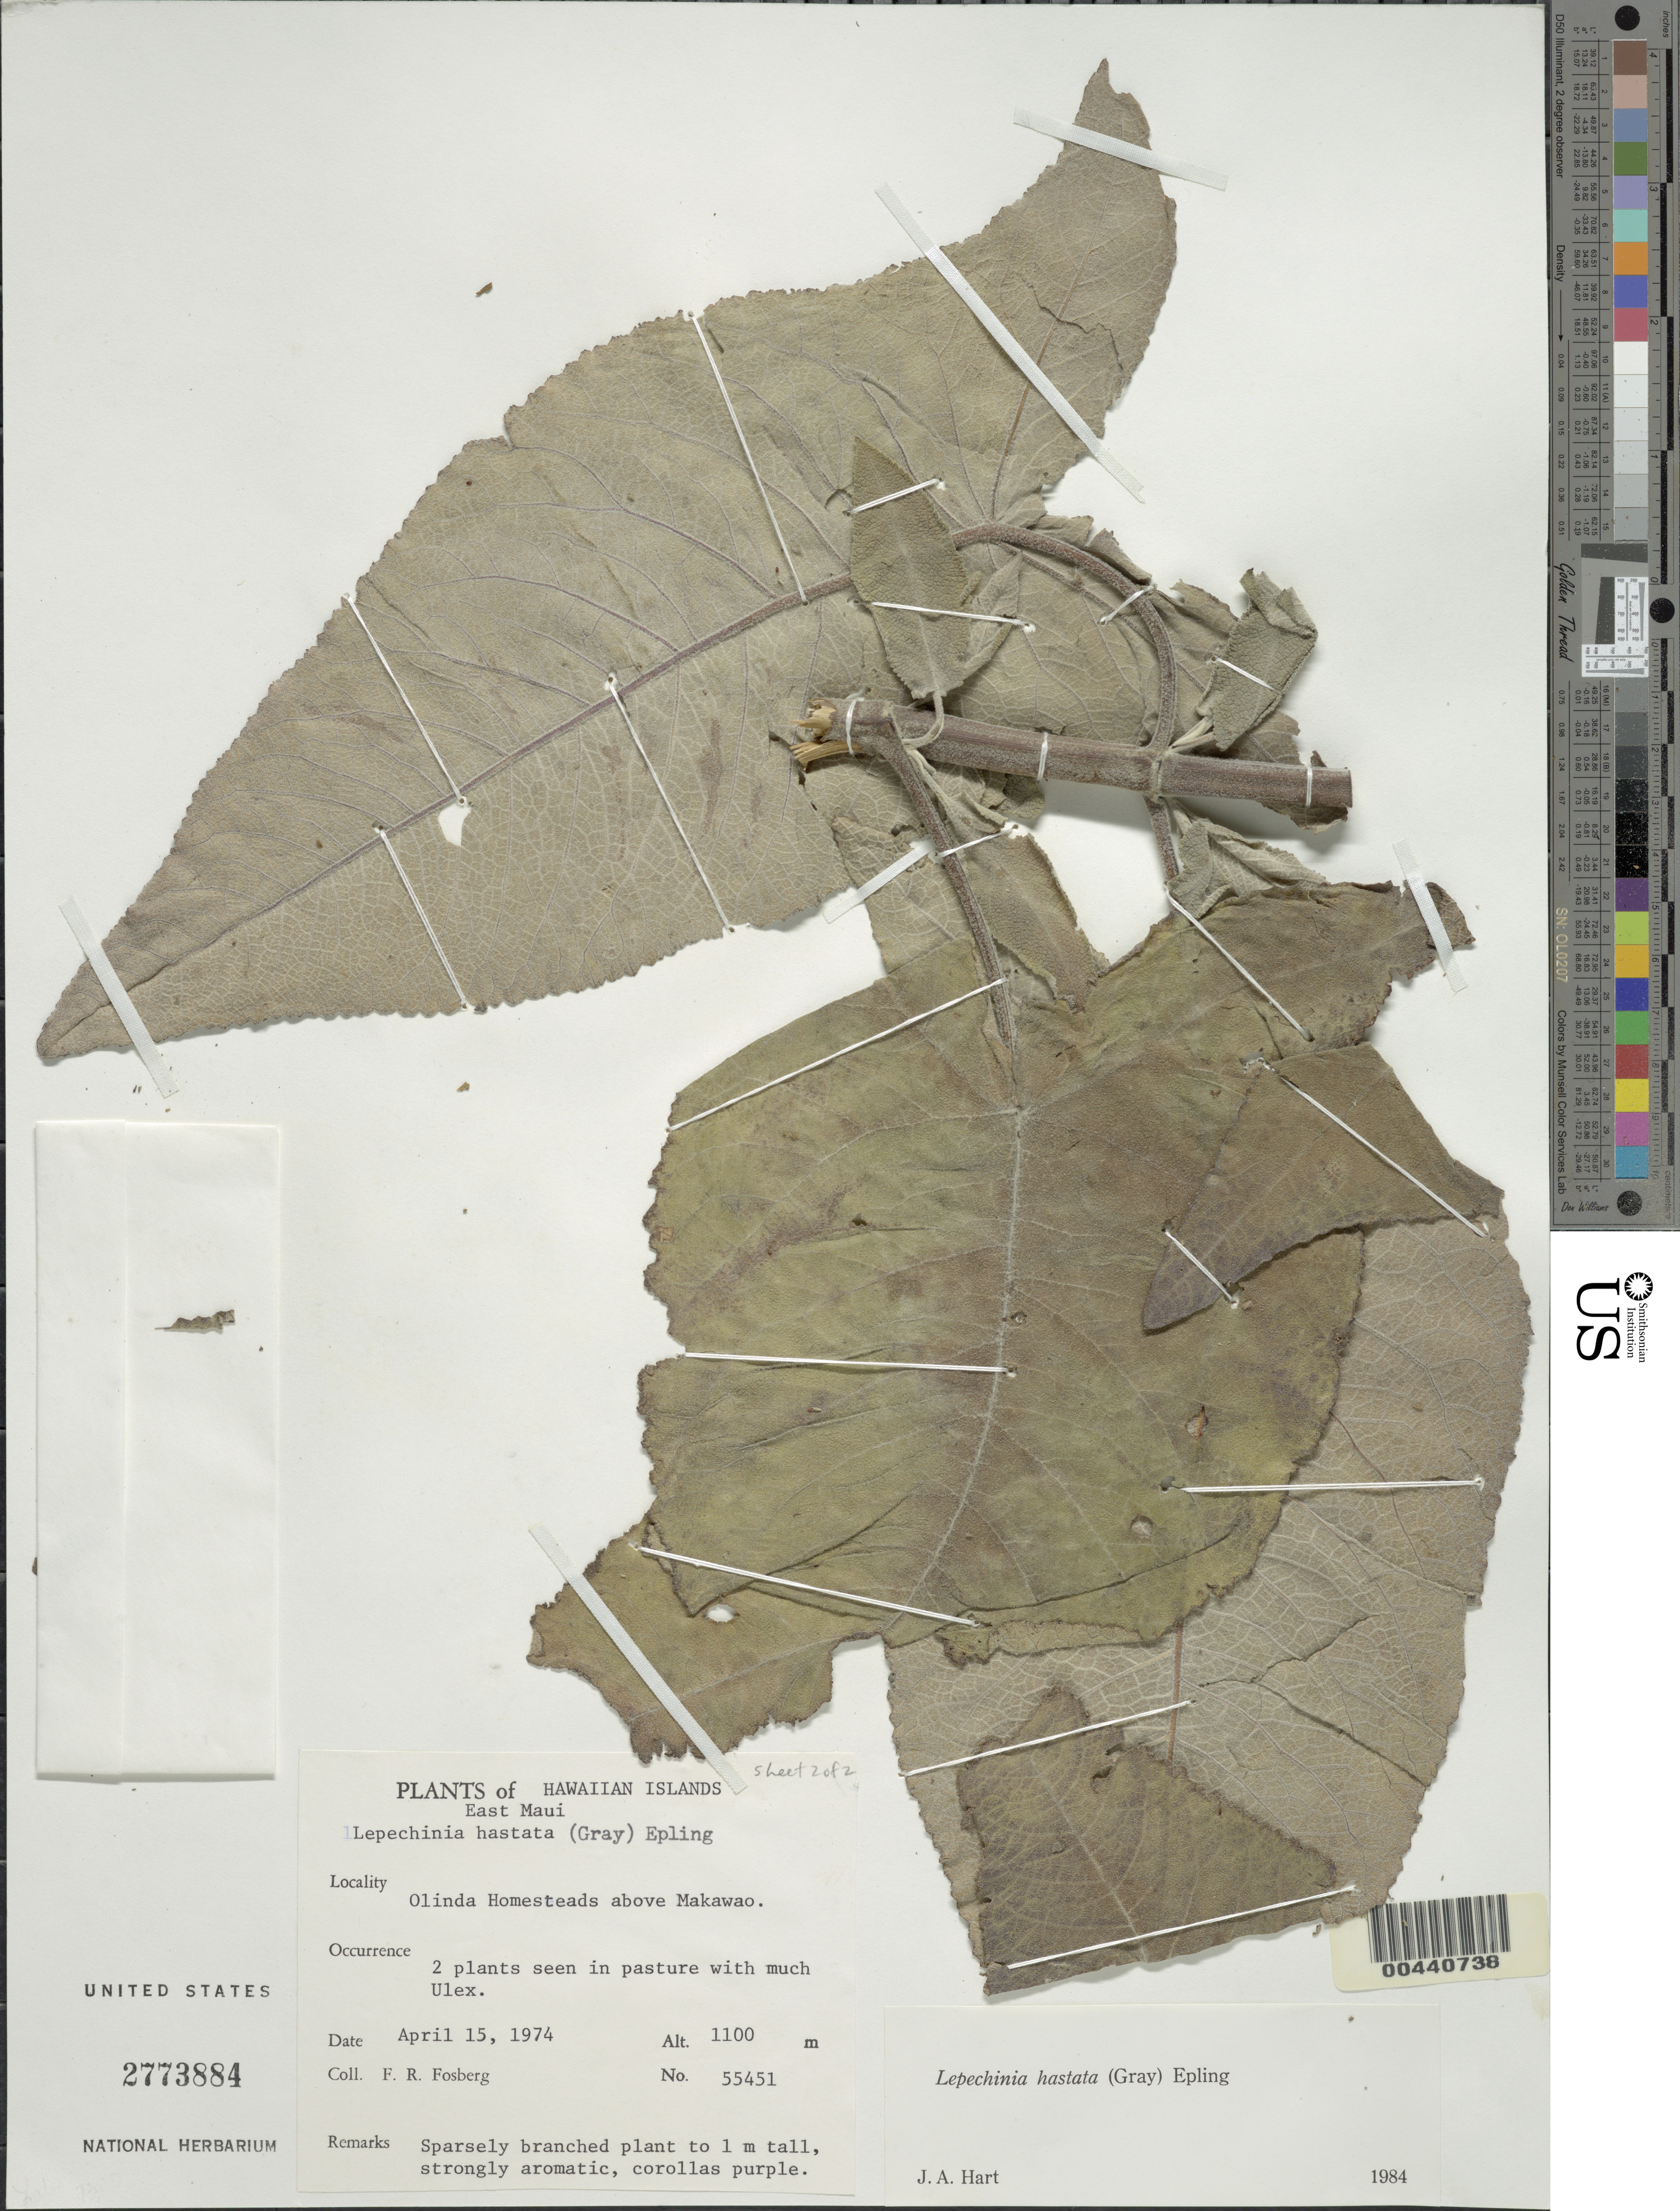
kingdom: Plantae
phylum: Tracheophyta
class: Magnoliopsida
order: Lamiales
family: Lamiaceae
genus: Lepechinia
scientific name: Lepechinia hastata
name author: (A. Gray) Epling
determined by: Hart, J. A.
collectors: F. R. Fosberg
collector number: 55451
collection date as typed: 15 Apr 1974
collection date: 1974-04-15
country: United States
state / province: Hawaii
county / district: Maui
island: Maui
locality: E Maui, Olinda Homesteads above Makawao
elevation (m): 1100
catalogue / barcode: US 2773884